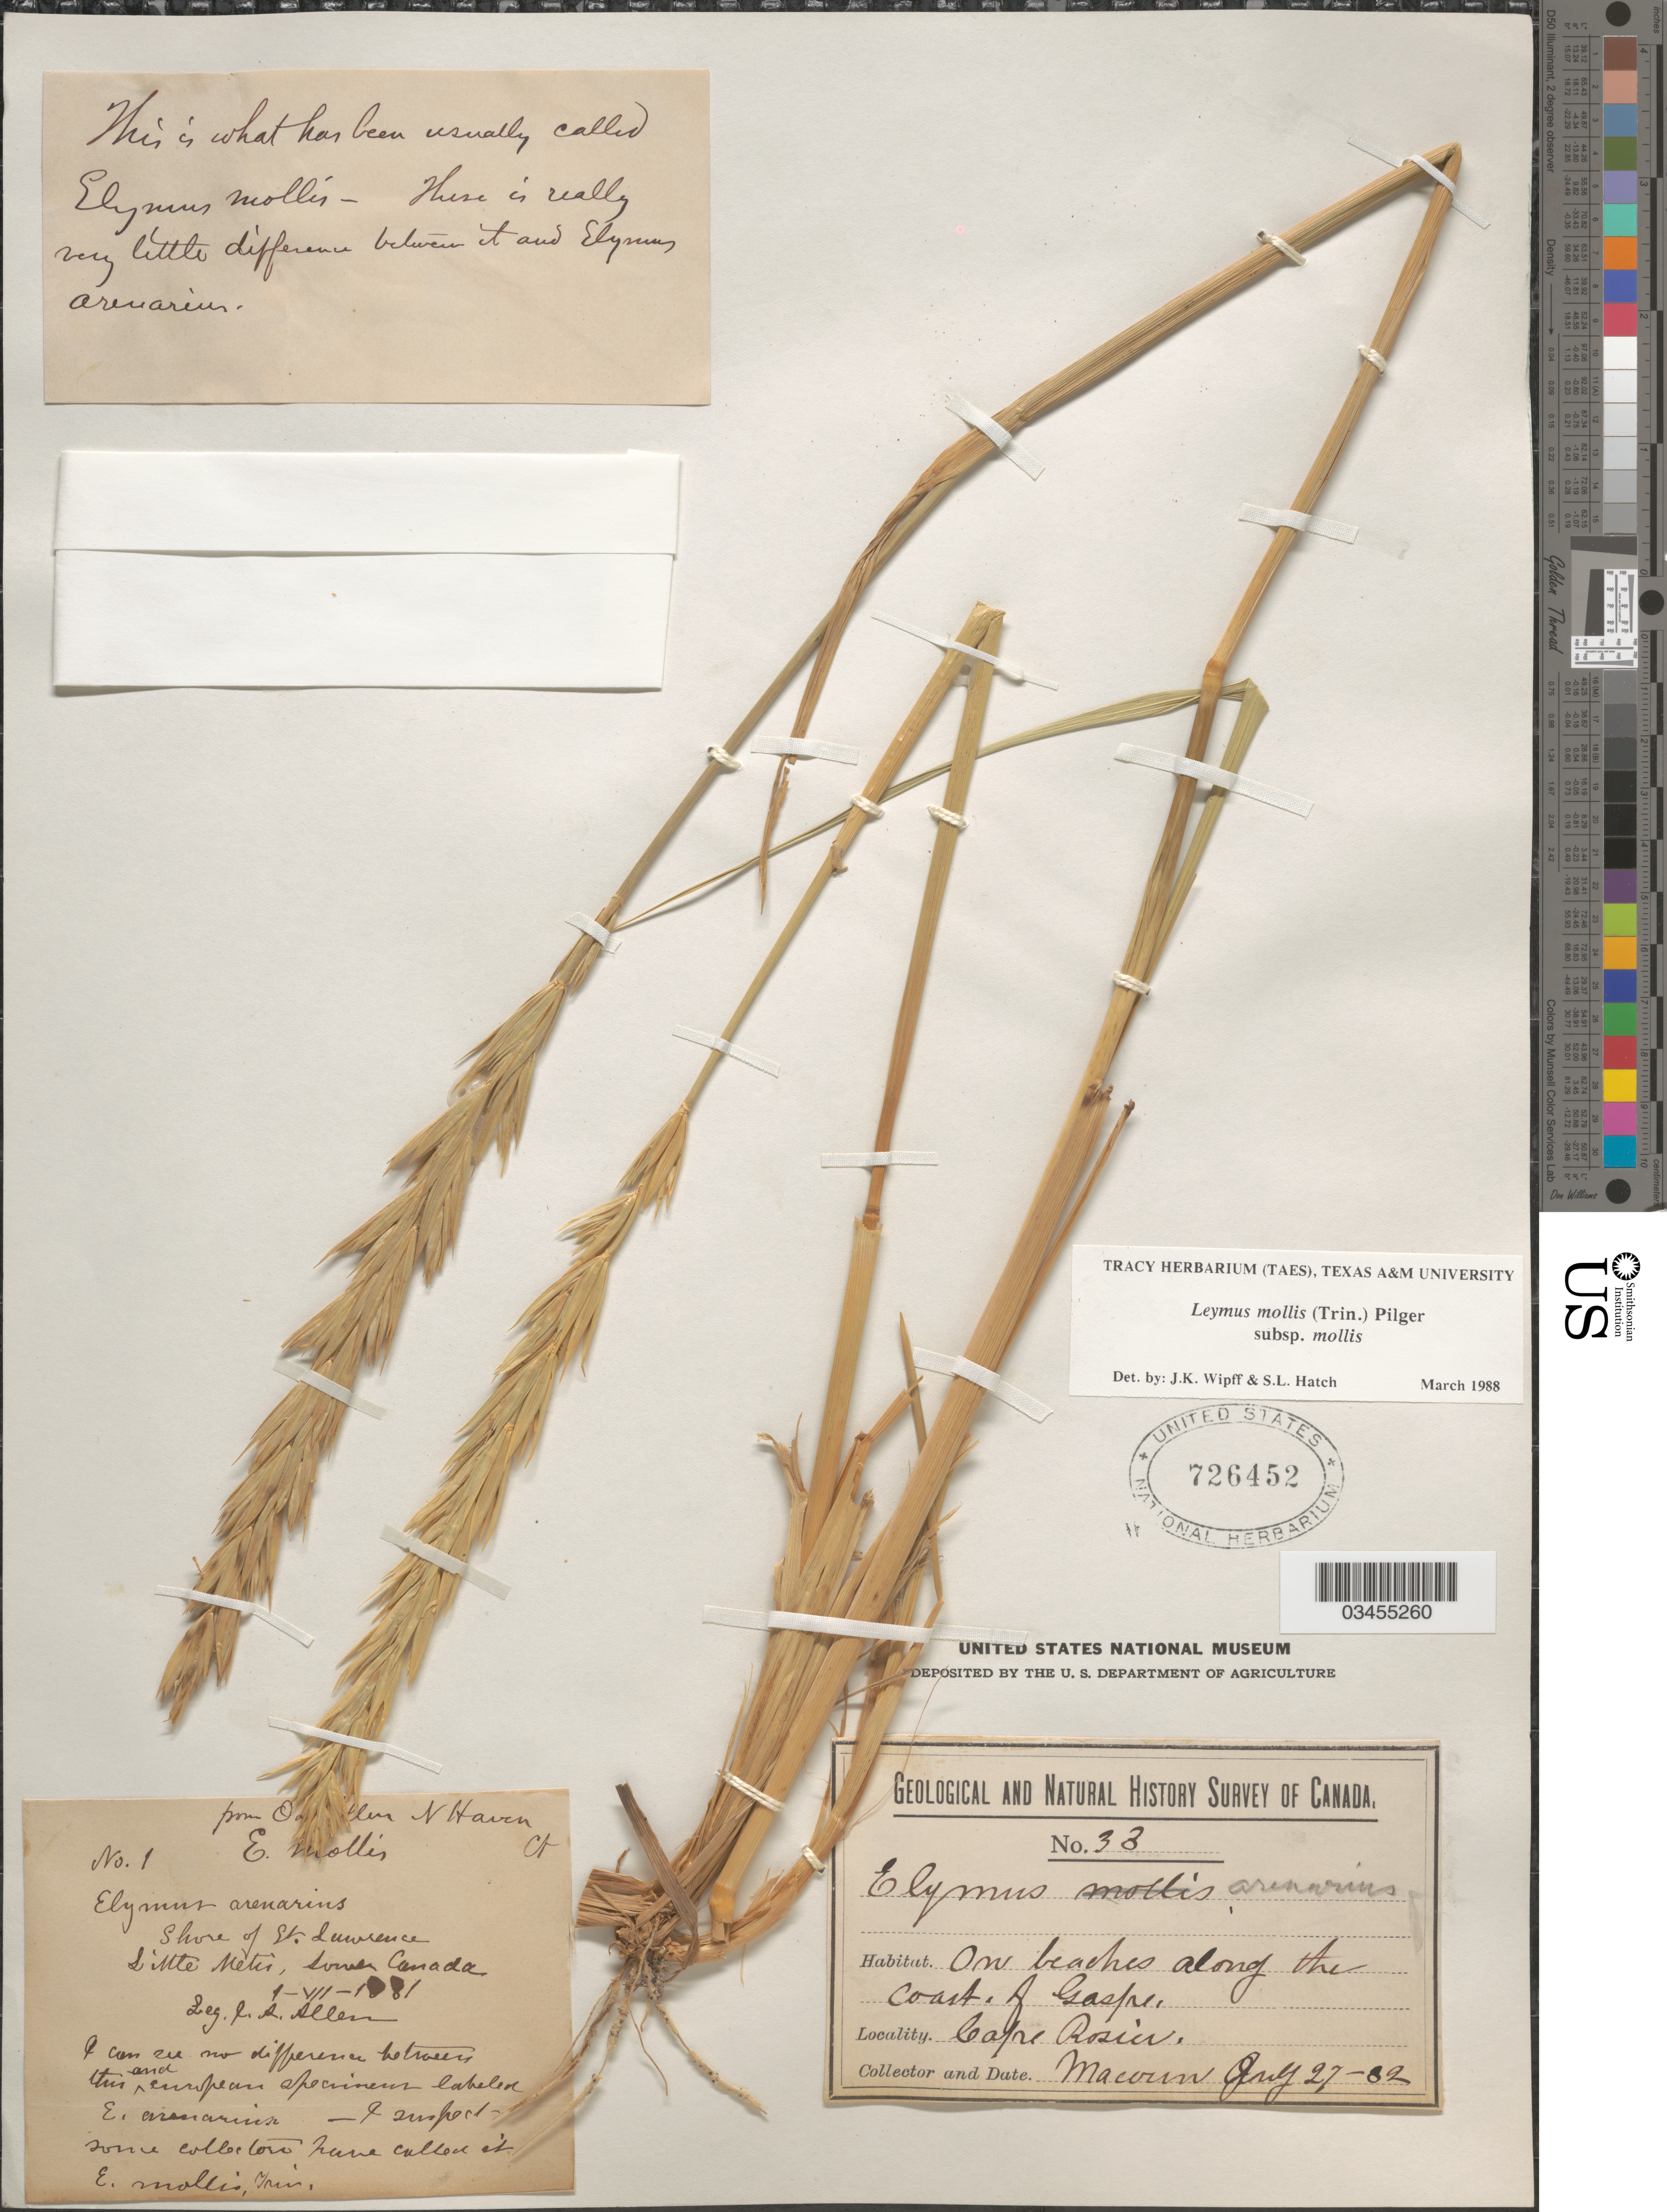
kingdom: Plantae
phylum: Tracheophyta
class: Liliopsida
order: Poales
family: Poaceae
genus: Leymus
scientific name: Leymus mollis subsp. mollis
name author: (Trin.) Pilg.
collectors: -- Macoun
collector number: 33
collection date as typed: Transcribed d/m/y: 27/7/2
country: Canada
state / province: Quebec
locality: Geological and Natural History Survey of Canada. On beaches along the coast of Gaspe. Cape Rosier.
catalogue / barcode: US 726452